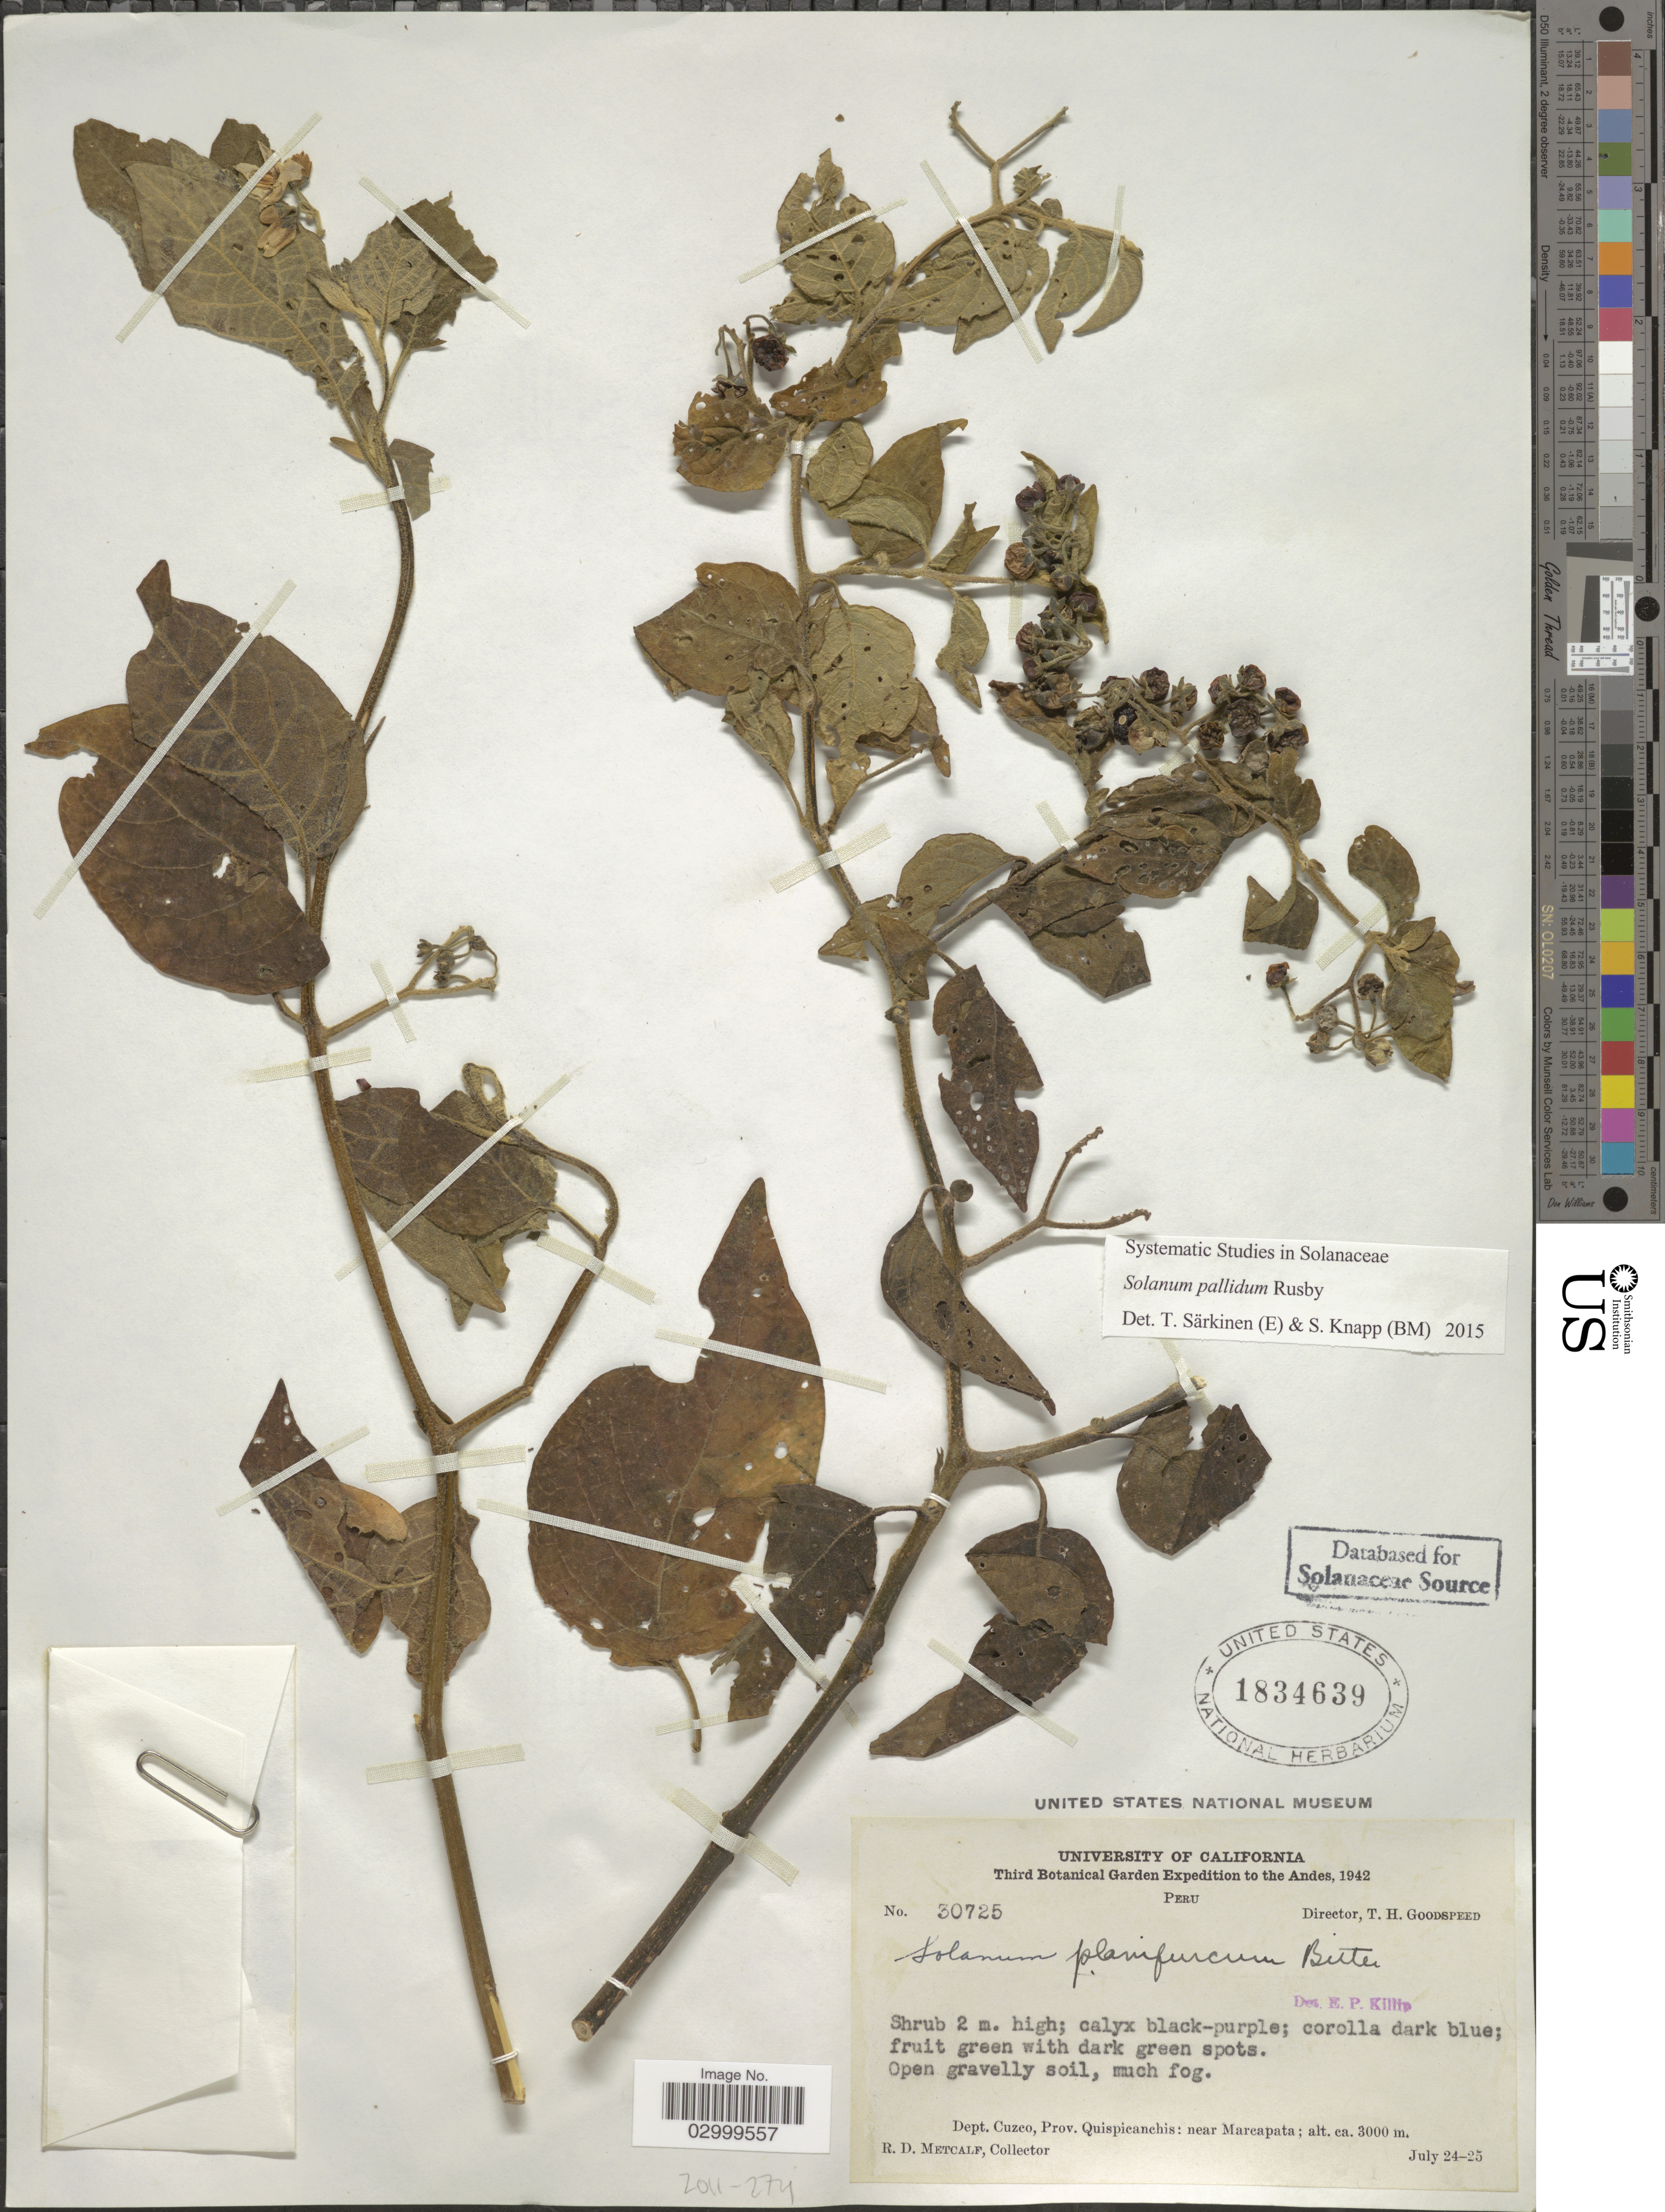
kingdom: Plantae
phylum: Tracheophyta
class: Magnoliopsida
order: Solanales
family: Solanaceae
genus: Solanum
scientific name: Solanum pallidum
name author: Rusby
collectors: R. D. Metcalf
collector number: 30725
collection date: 1942-07-24/1942-07-25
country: Peru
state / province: Cusco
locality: Andes. Dept. Cuzco, Prov. Quispicanchis: near Marcapata.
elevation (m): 3000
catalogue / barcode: US 1834639